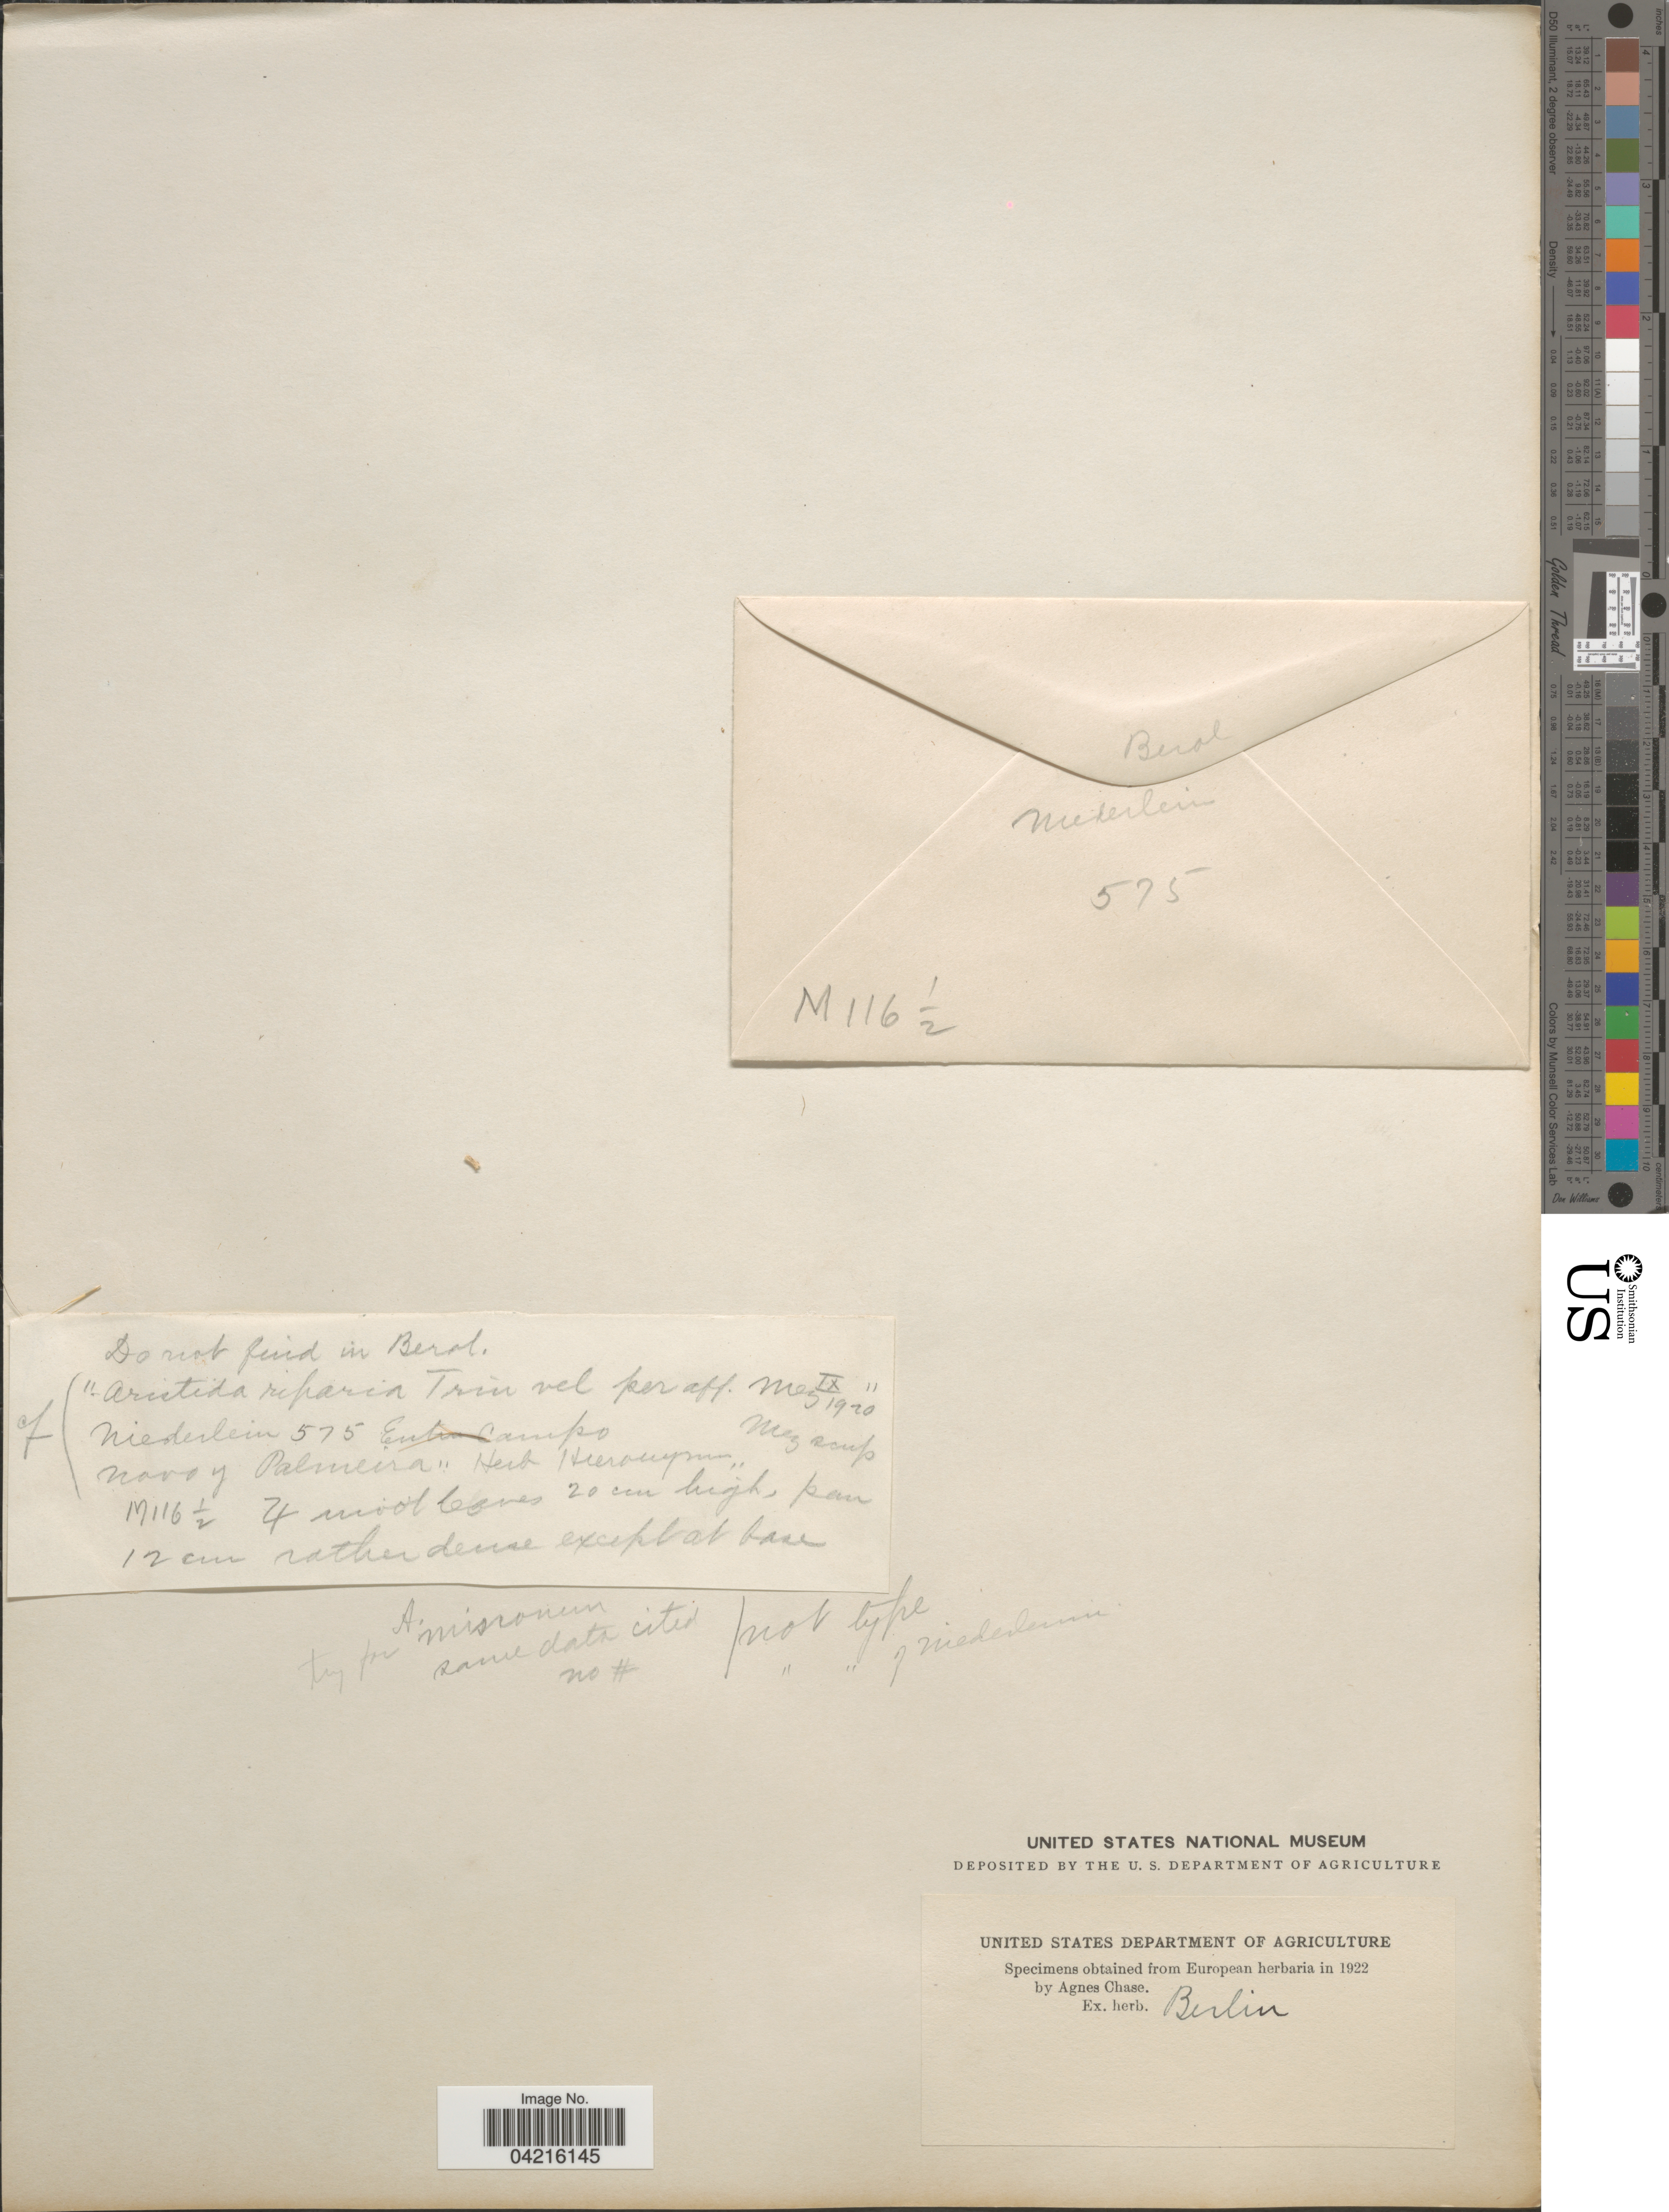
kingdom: Plantae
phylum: Tracheophyta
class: Liliopsida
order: Poales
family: Poaceae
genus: Aristida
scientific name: Aristida sp.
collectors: Niederlein, --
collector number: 575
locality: Berol.